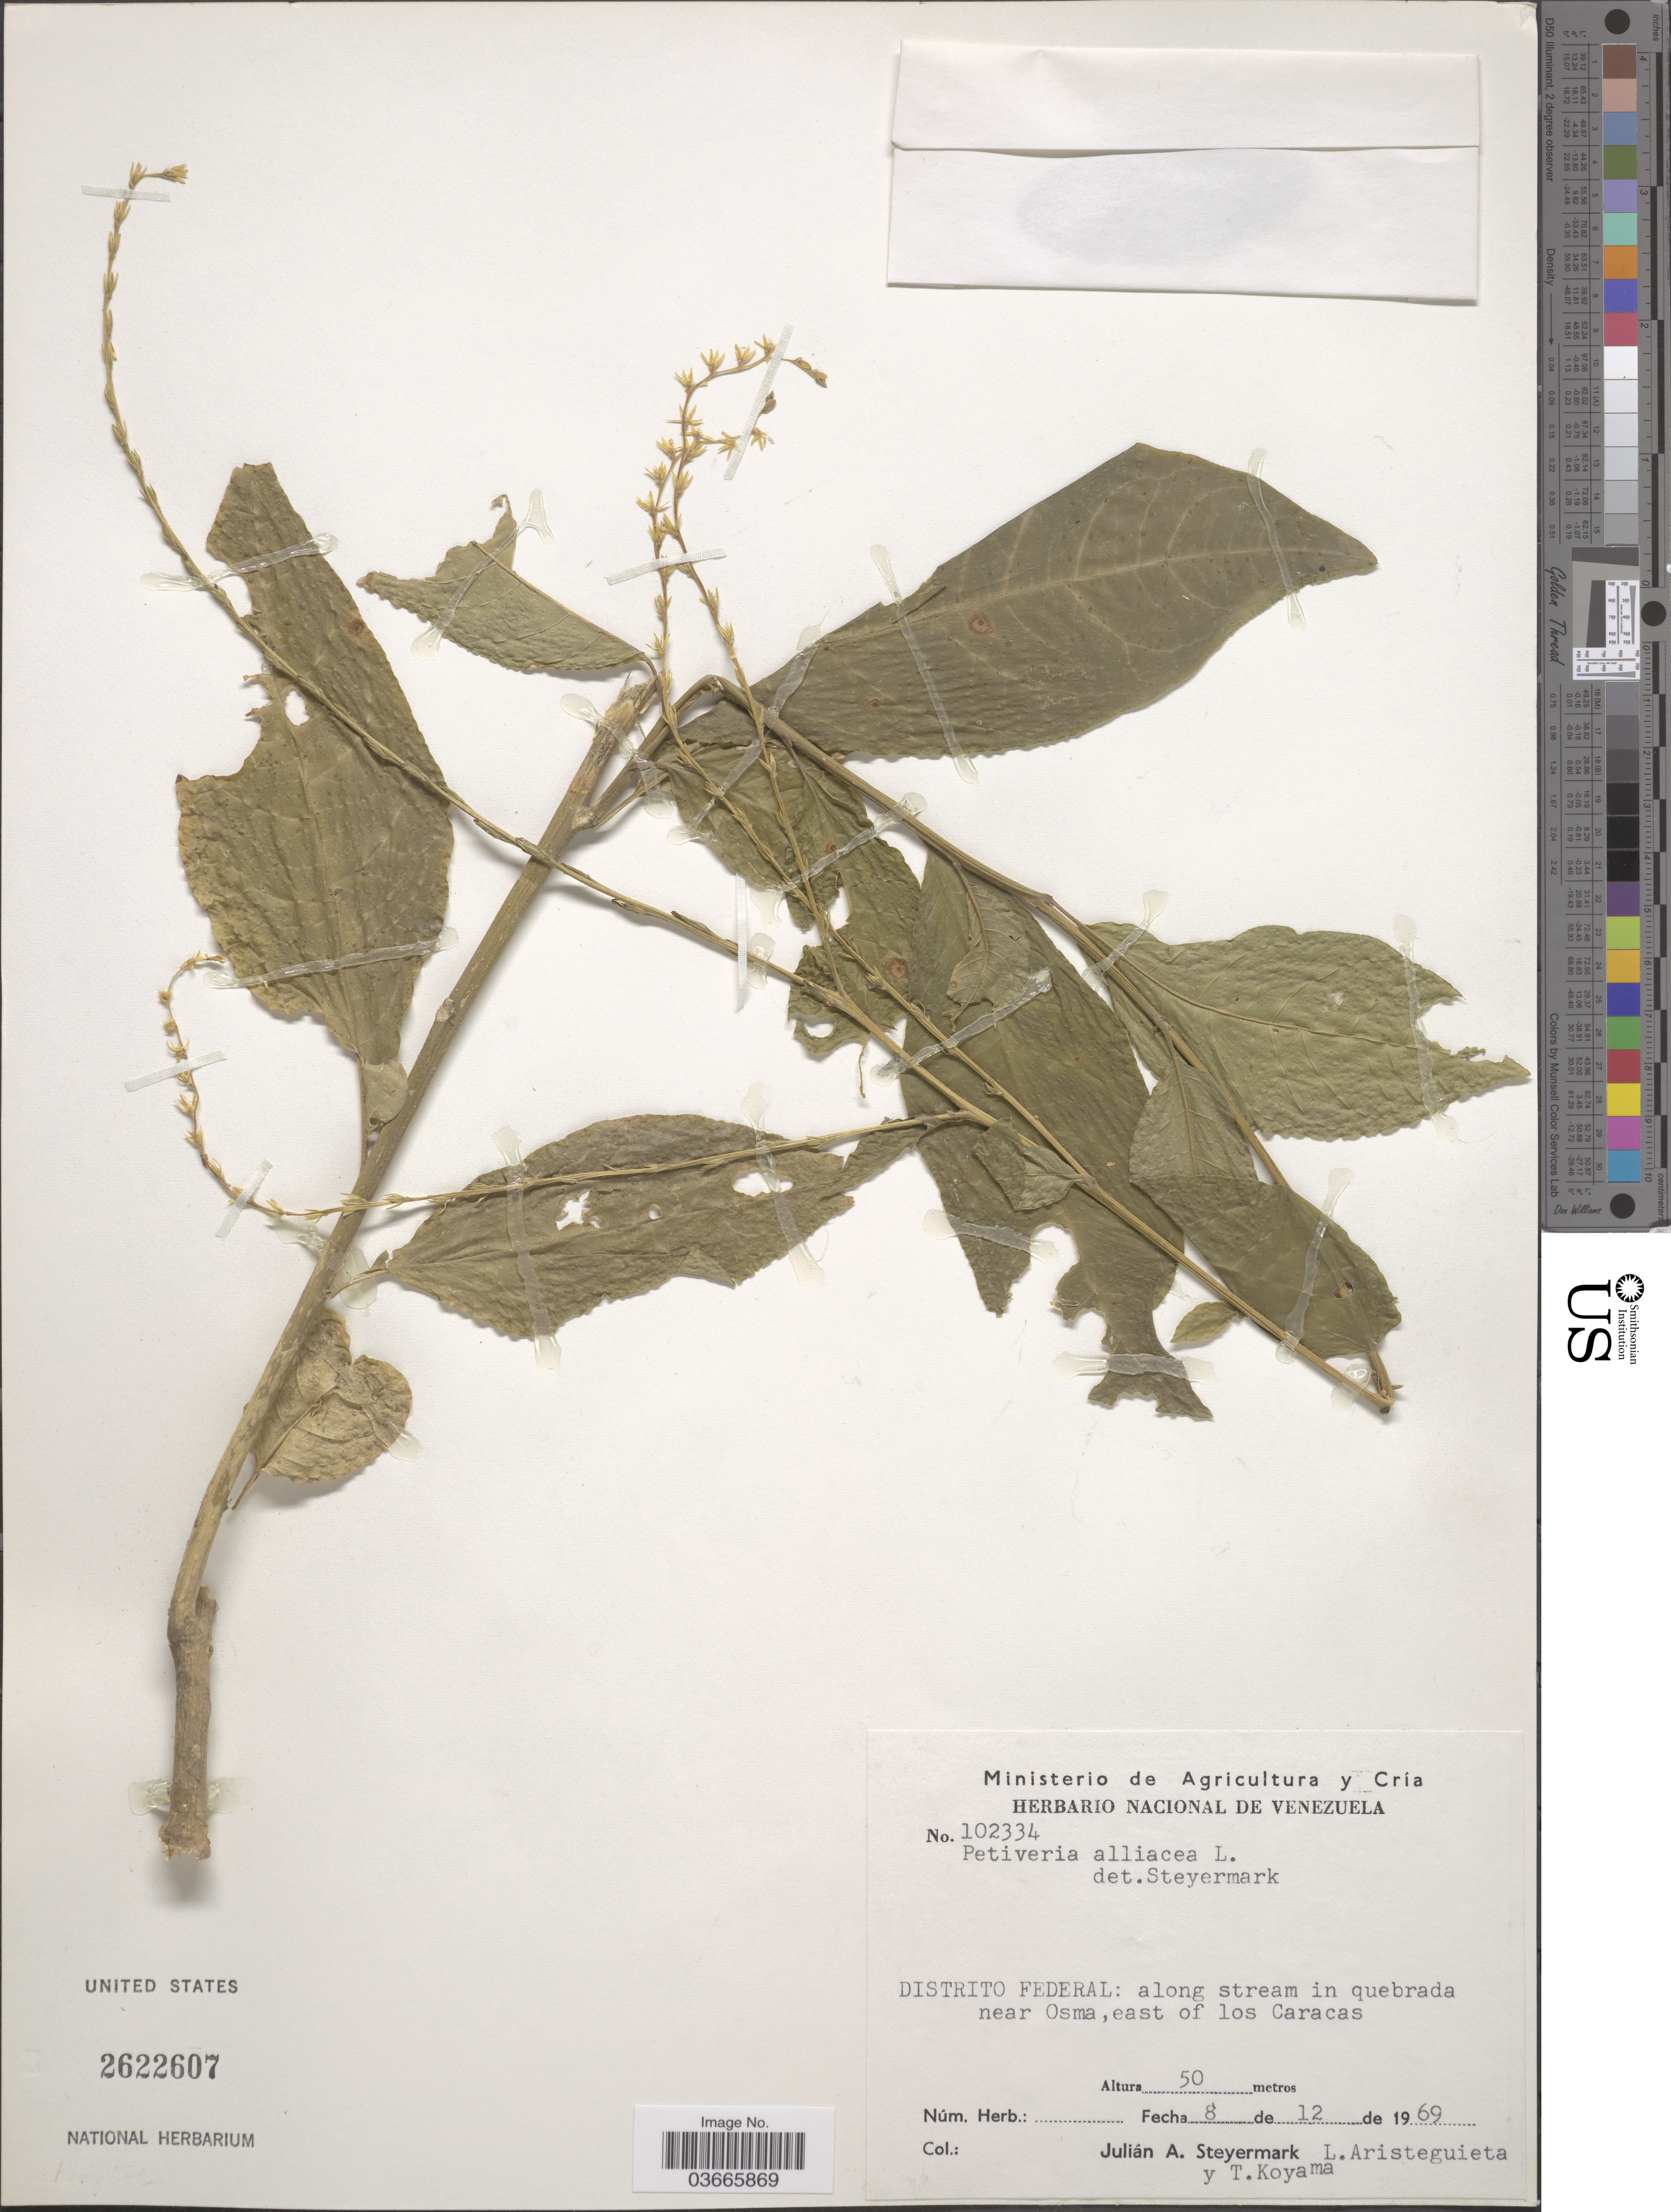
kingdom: Plantae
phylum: Tracheophyta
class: Magnoliopsida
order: Caryophyllales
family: Phytolaccaceae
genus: Petiveria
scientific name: Petiveria alliacea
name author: L.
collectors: J. Steyermark, L. Aristeguieta & T. Koyama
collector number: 102334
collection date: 1969-12-08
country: Venezuela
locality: Distrito Federal: along stream in quebrada near Osma, east of los Caracas.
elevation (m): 50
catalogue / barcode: US 2622607